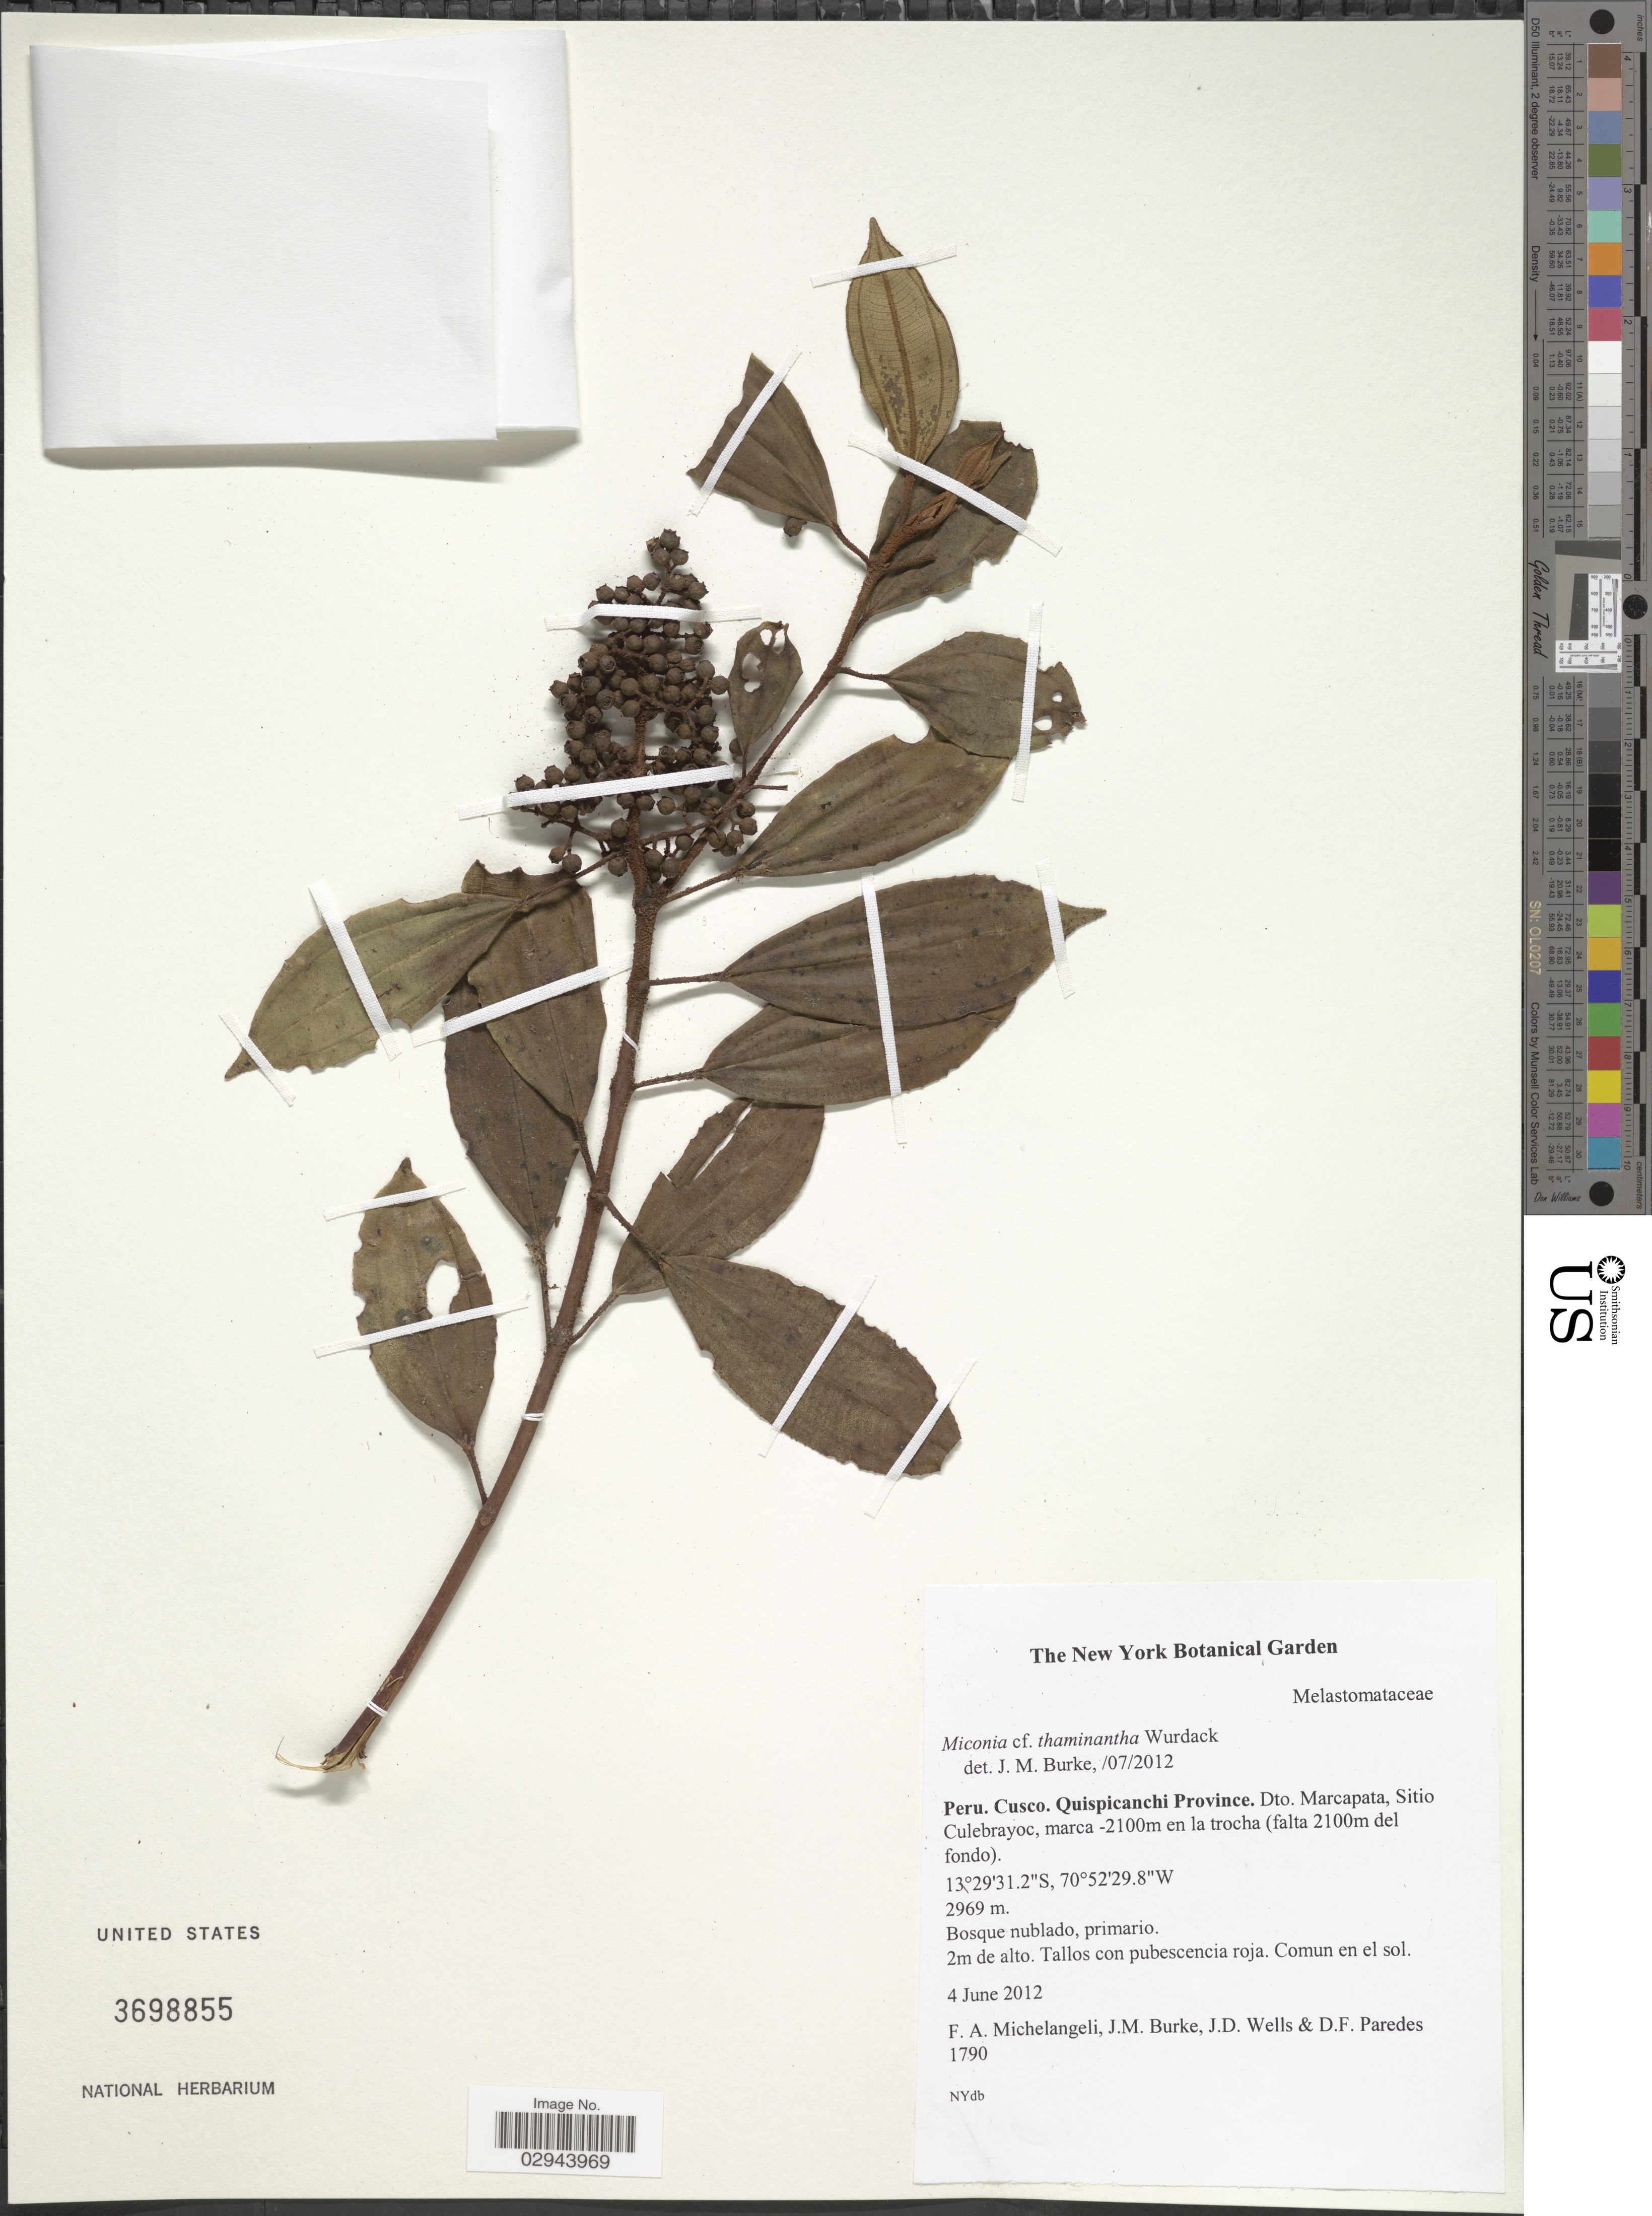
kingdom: Plantae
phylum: Tracheophyta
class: Magnoliopsida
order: Myrtales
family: Melastomataceae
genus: Miconia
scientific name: Miconia thaminantha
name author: Wurdack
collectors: F. A. Michelangeli, Jac. M. Burke, J. Wells & D. Paredes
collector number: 1790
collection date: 2012-06-04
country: Peru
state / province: Cusco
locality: Quispicanchi Province, Dto. Marcapata, Sitio Culebrayoc.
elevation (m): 2969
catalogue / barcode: US 3698855